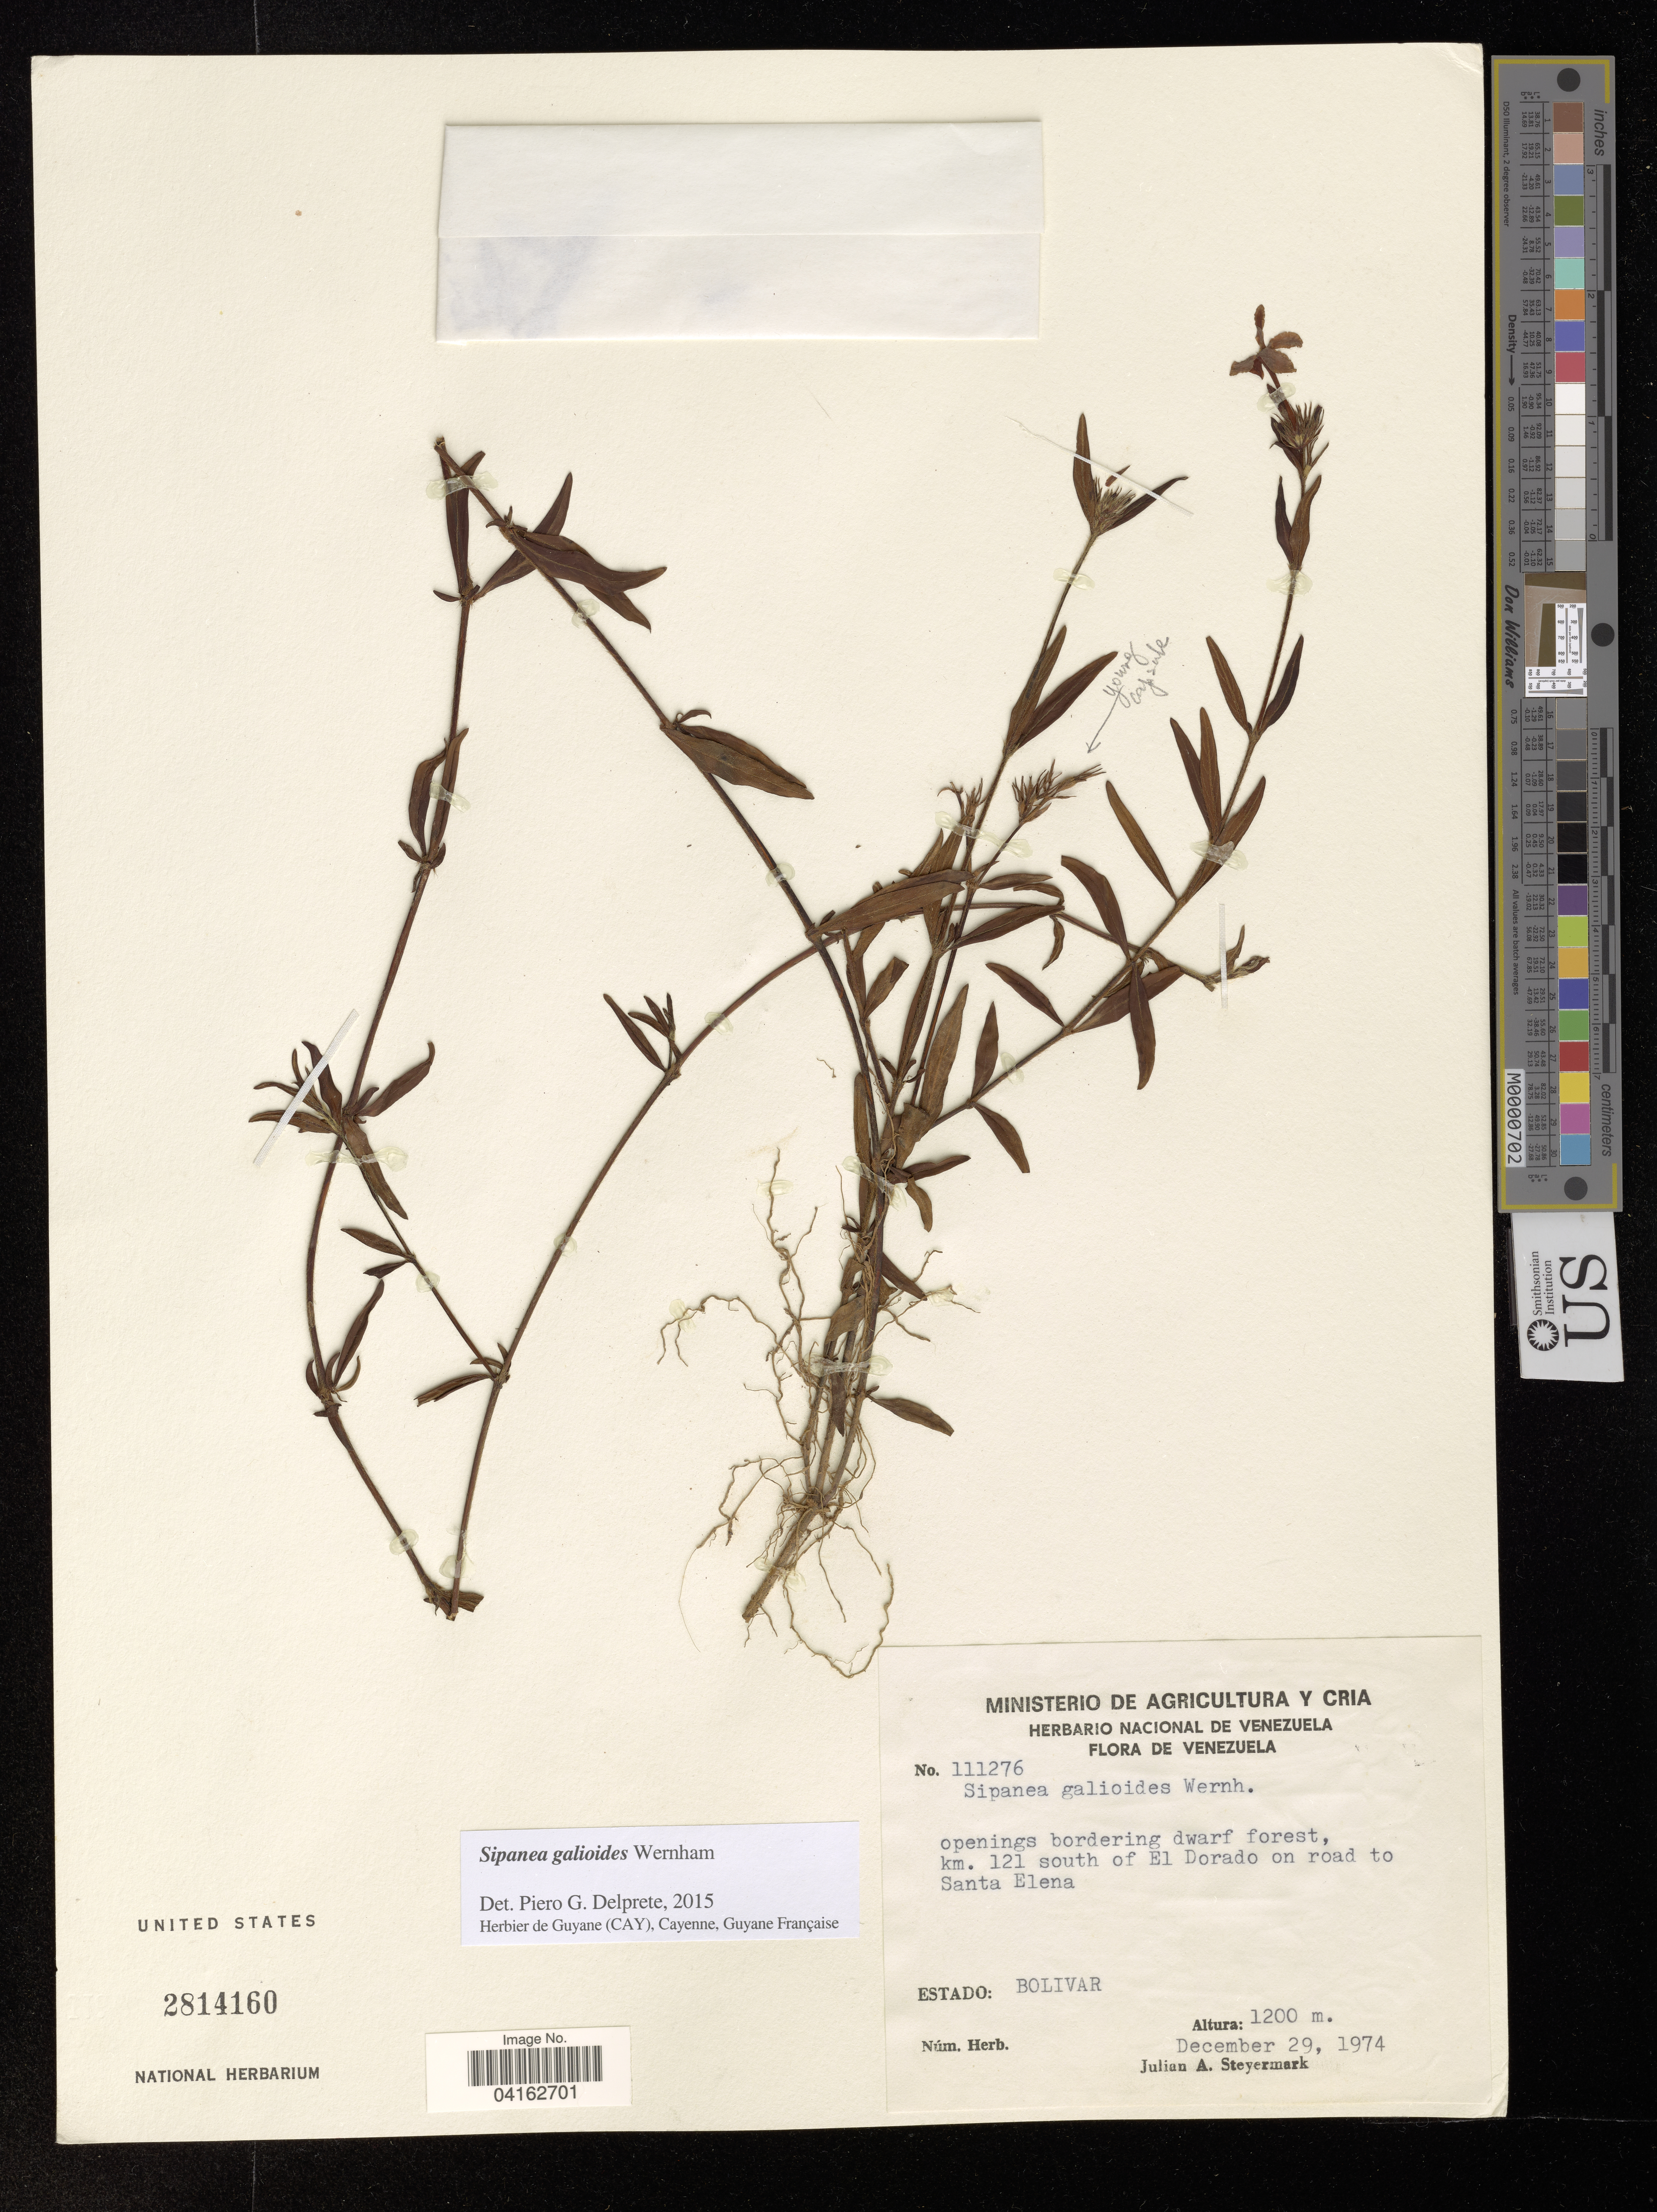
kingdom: Plantae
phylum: Tracheophyta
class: Magnoliopsida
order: Gentianales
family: Rubiaceae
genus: Sipanea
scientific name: Sipanea galioides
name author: Wernham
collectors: J. Steyermark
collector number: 111276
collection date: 1974-12-29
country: Venezuela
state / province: Bolivar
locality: Openings bordering dwarf forest, km. 121 south of El Dorado on road to Santa Elena.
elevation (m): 1200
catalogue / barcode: US 2814160